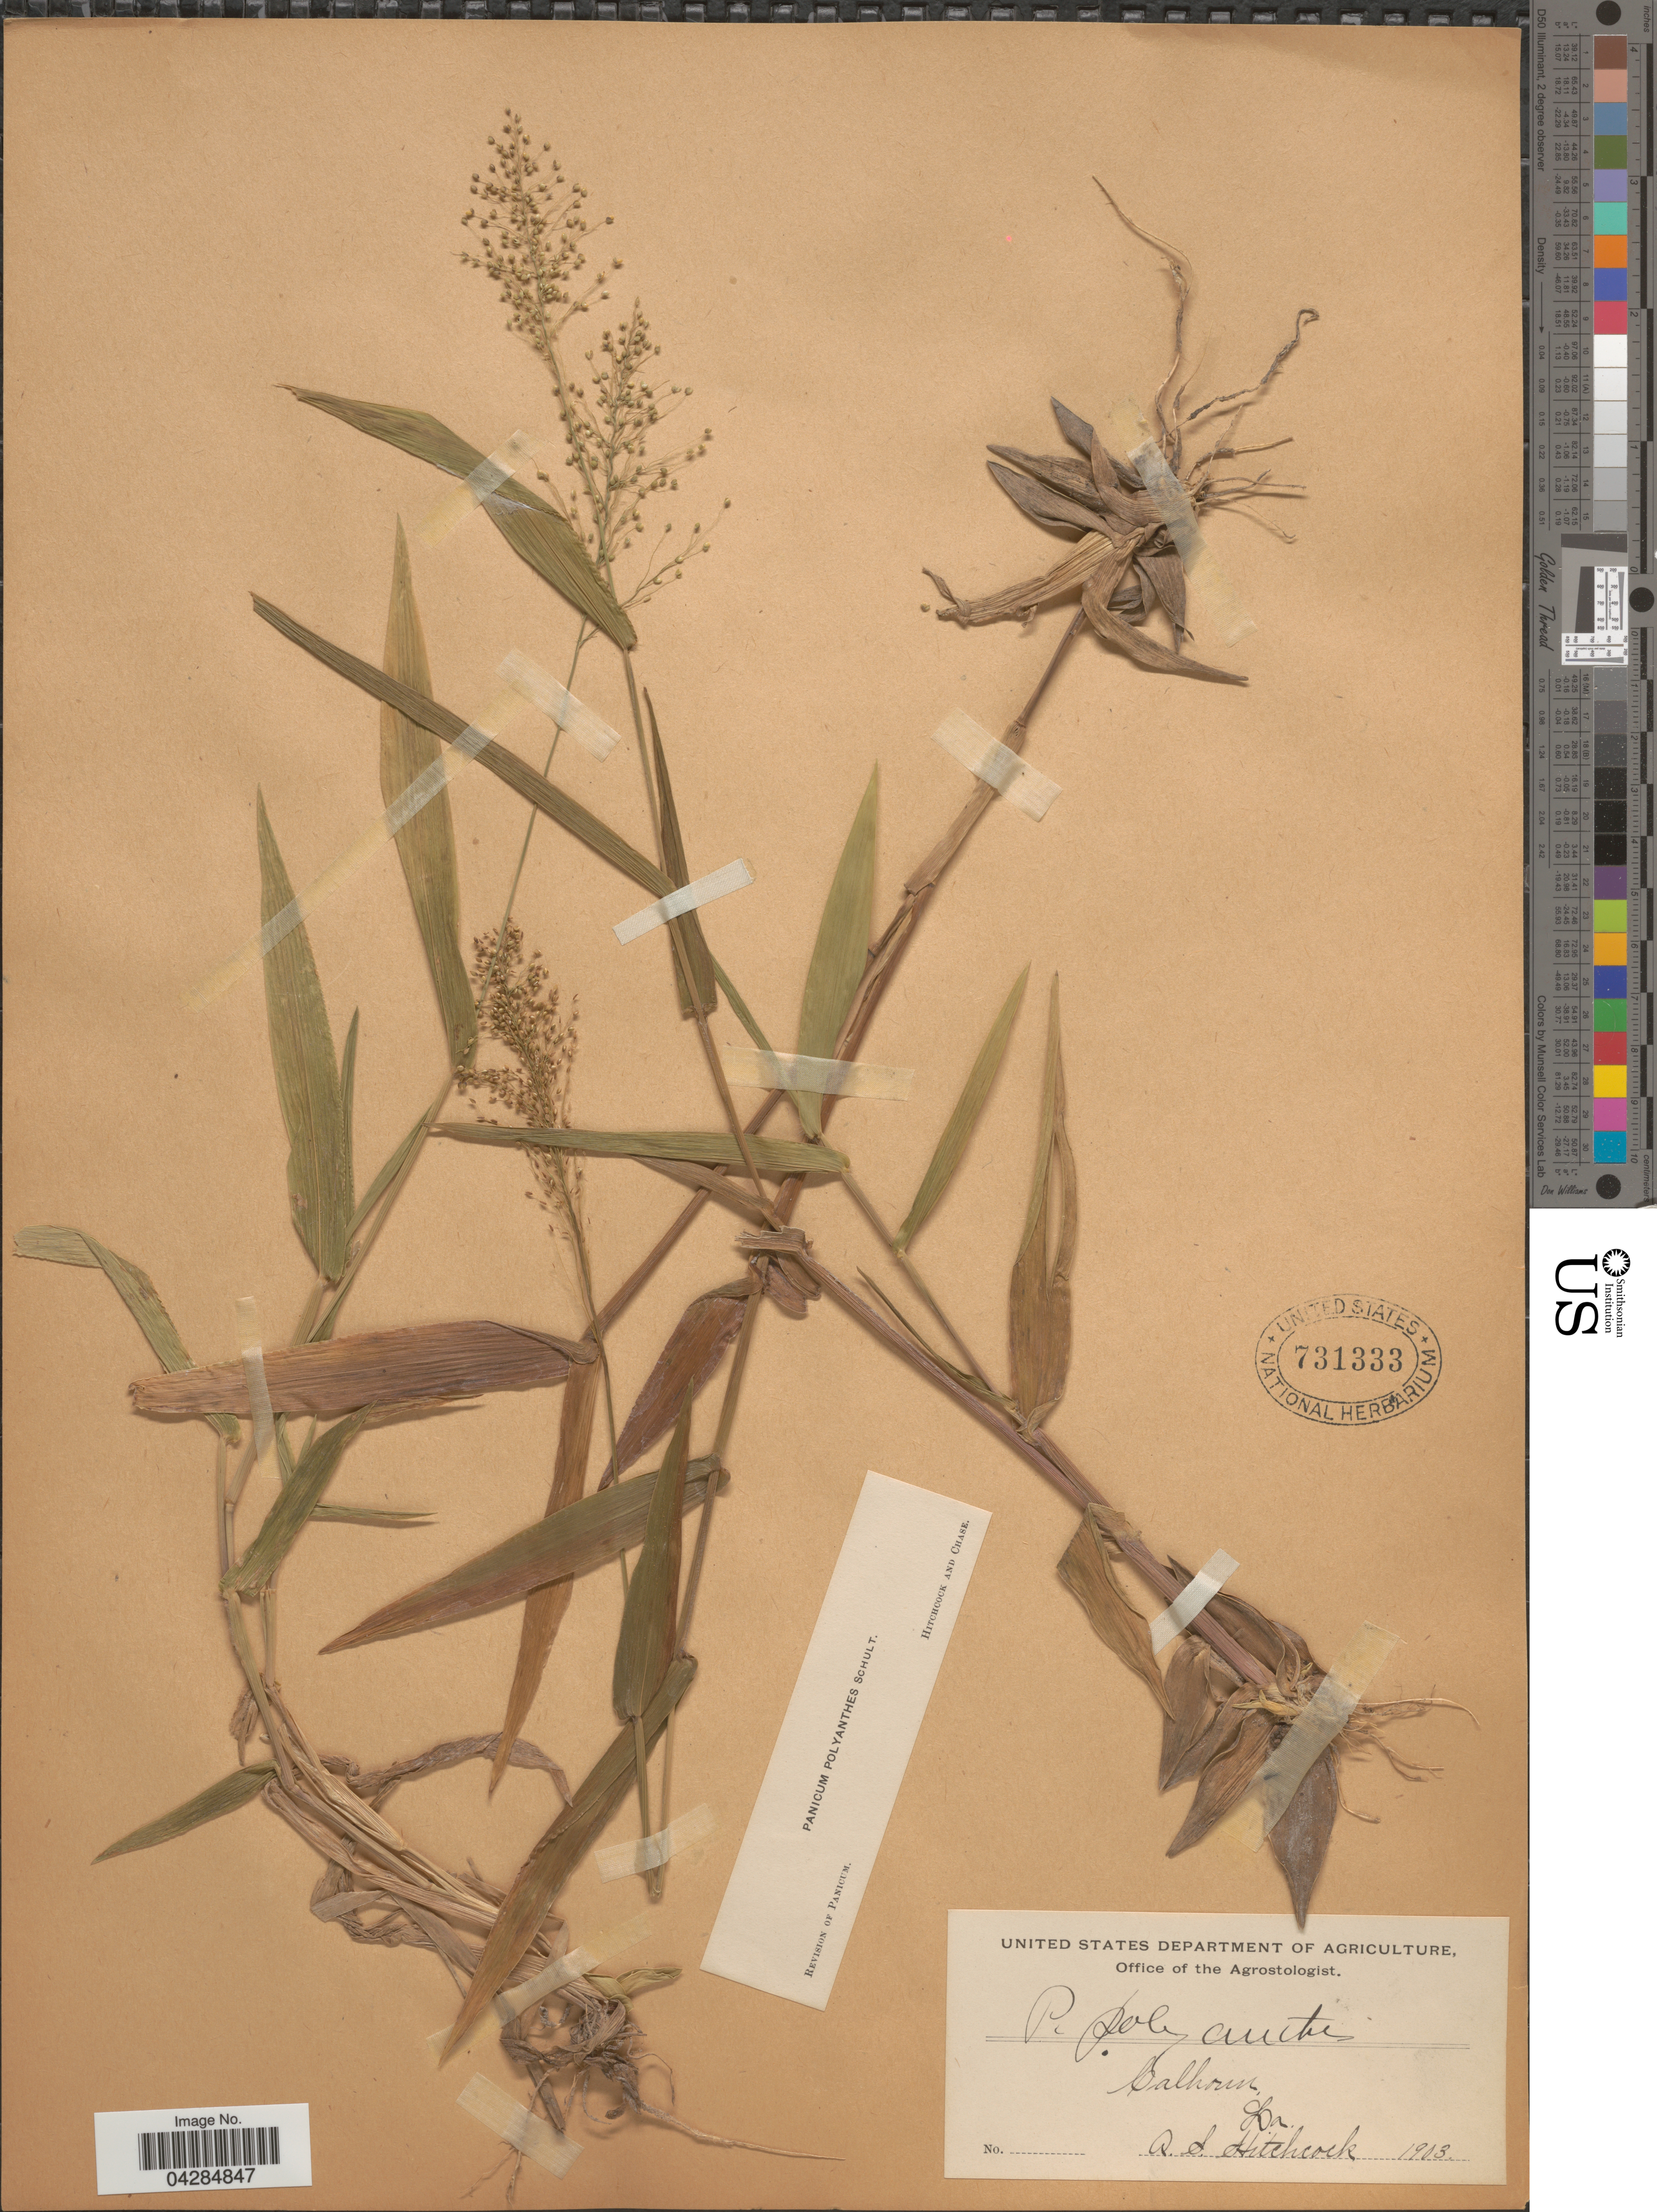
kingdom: Plantae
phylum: Tracheophyta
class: Liliopsida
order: Poales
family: Poaceae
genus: Dichanthelium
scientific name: Dichanthelium polyanthes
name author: (Schult.) Mohlenbr.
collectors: A. S. Hitchcock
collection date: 1903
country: United States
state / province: Louisiana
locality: Calhoun.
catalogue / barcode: US 731333